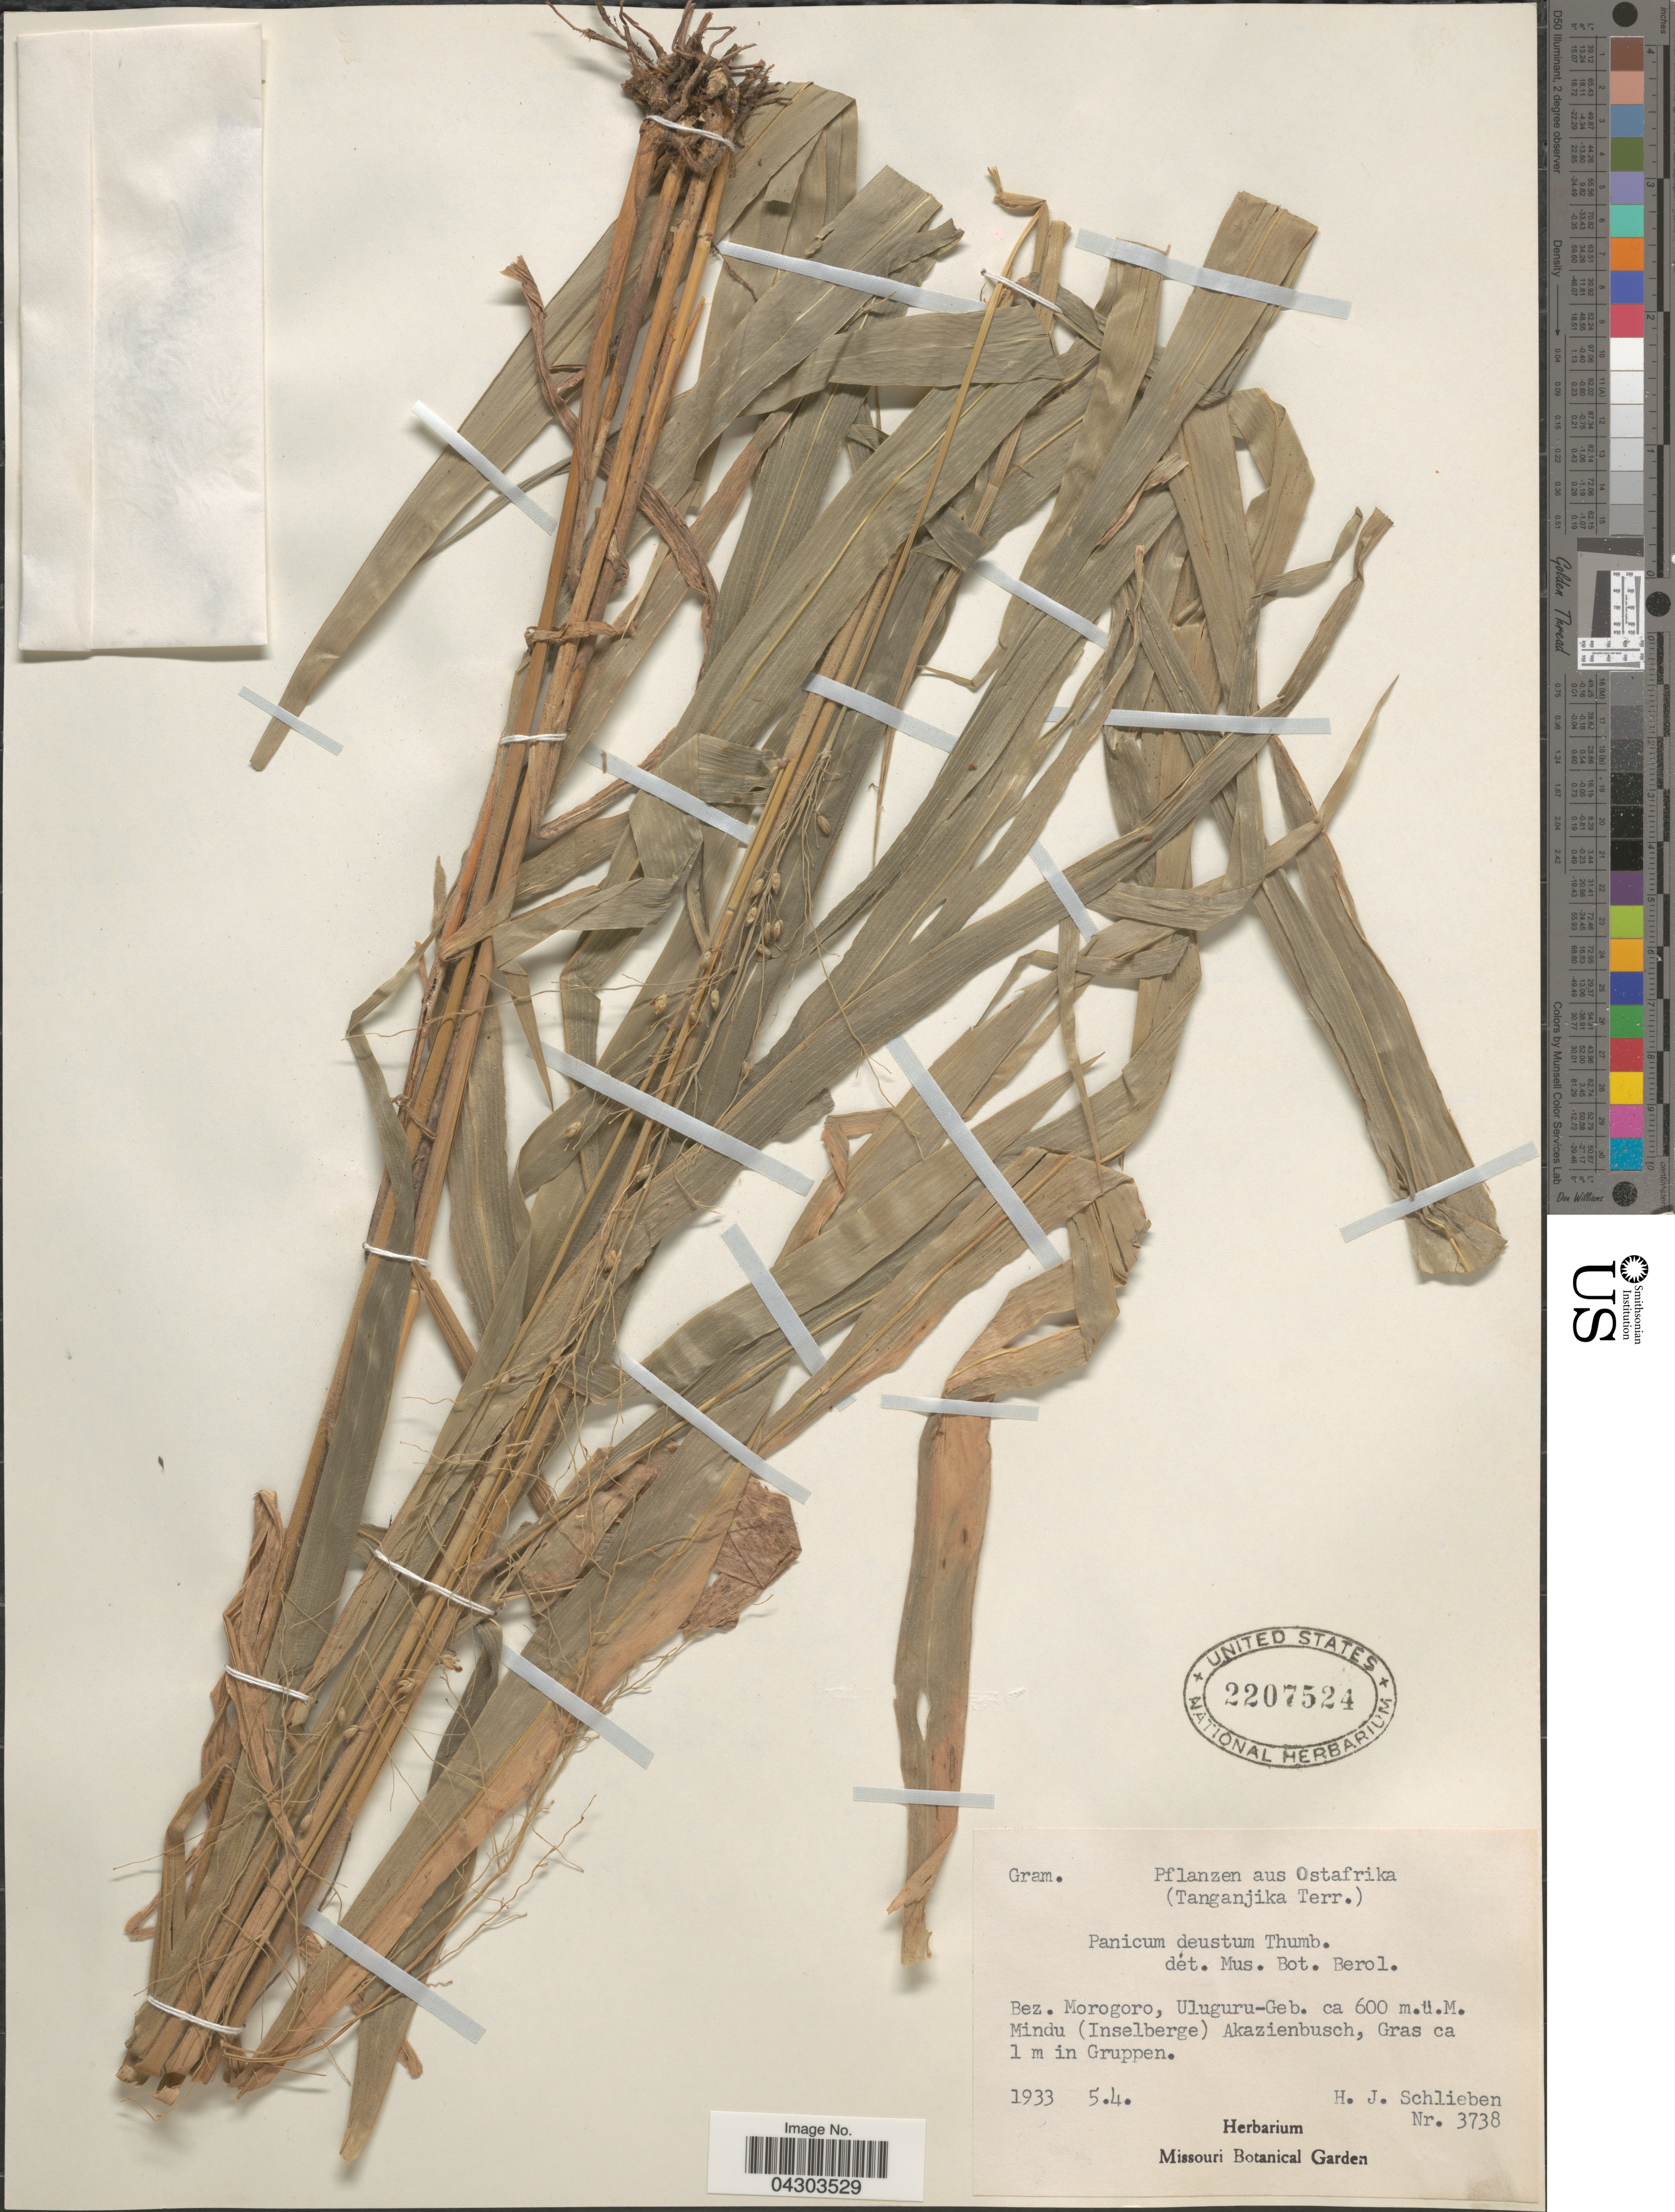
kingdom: Plantae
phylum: Tracheophyta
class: Liliopsida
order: Poales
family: Poaceae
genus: Panicum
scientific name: Panicum deustum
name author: Thunb.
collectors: H. J. Schlieben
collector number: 3738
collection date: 1933-04-05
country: Tanzania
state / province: Morogoro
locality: Ostafrika (Tanganjika Terr.). Bez. Morogoro, Uluguru-Geb. Mindu (Inselberge) Akazienbusch.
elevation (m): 600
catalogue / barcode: US 2207524